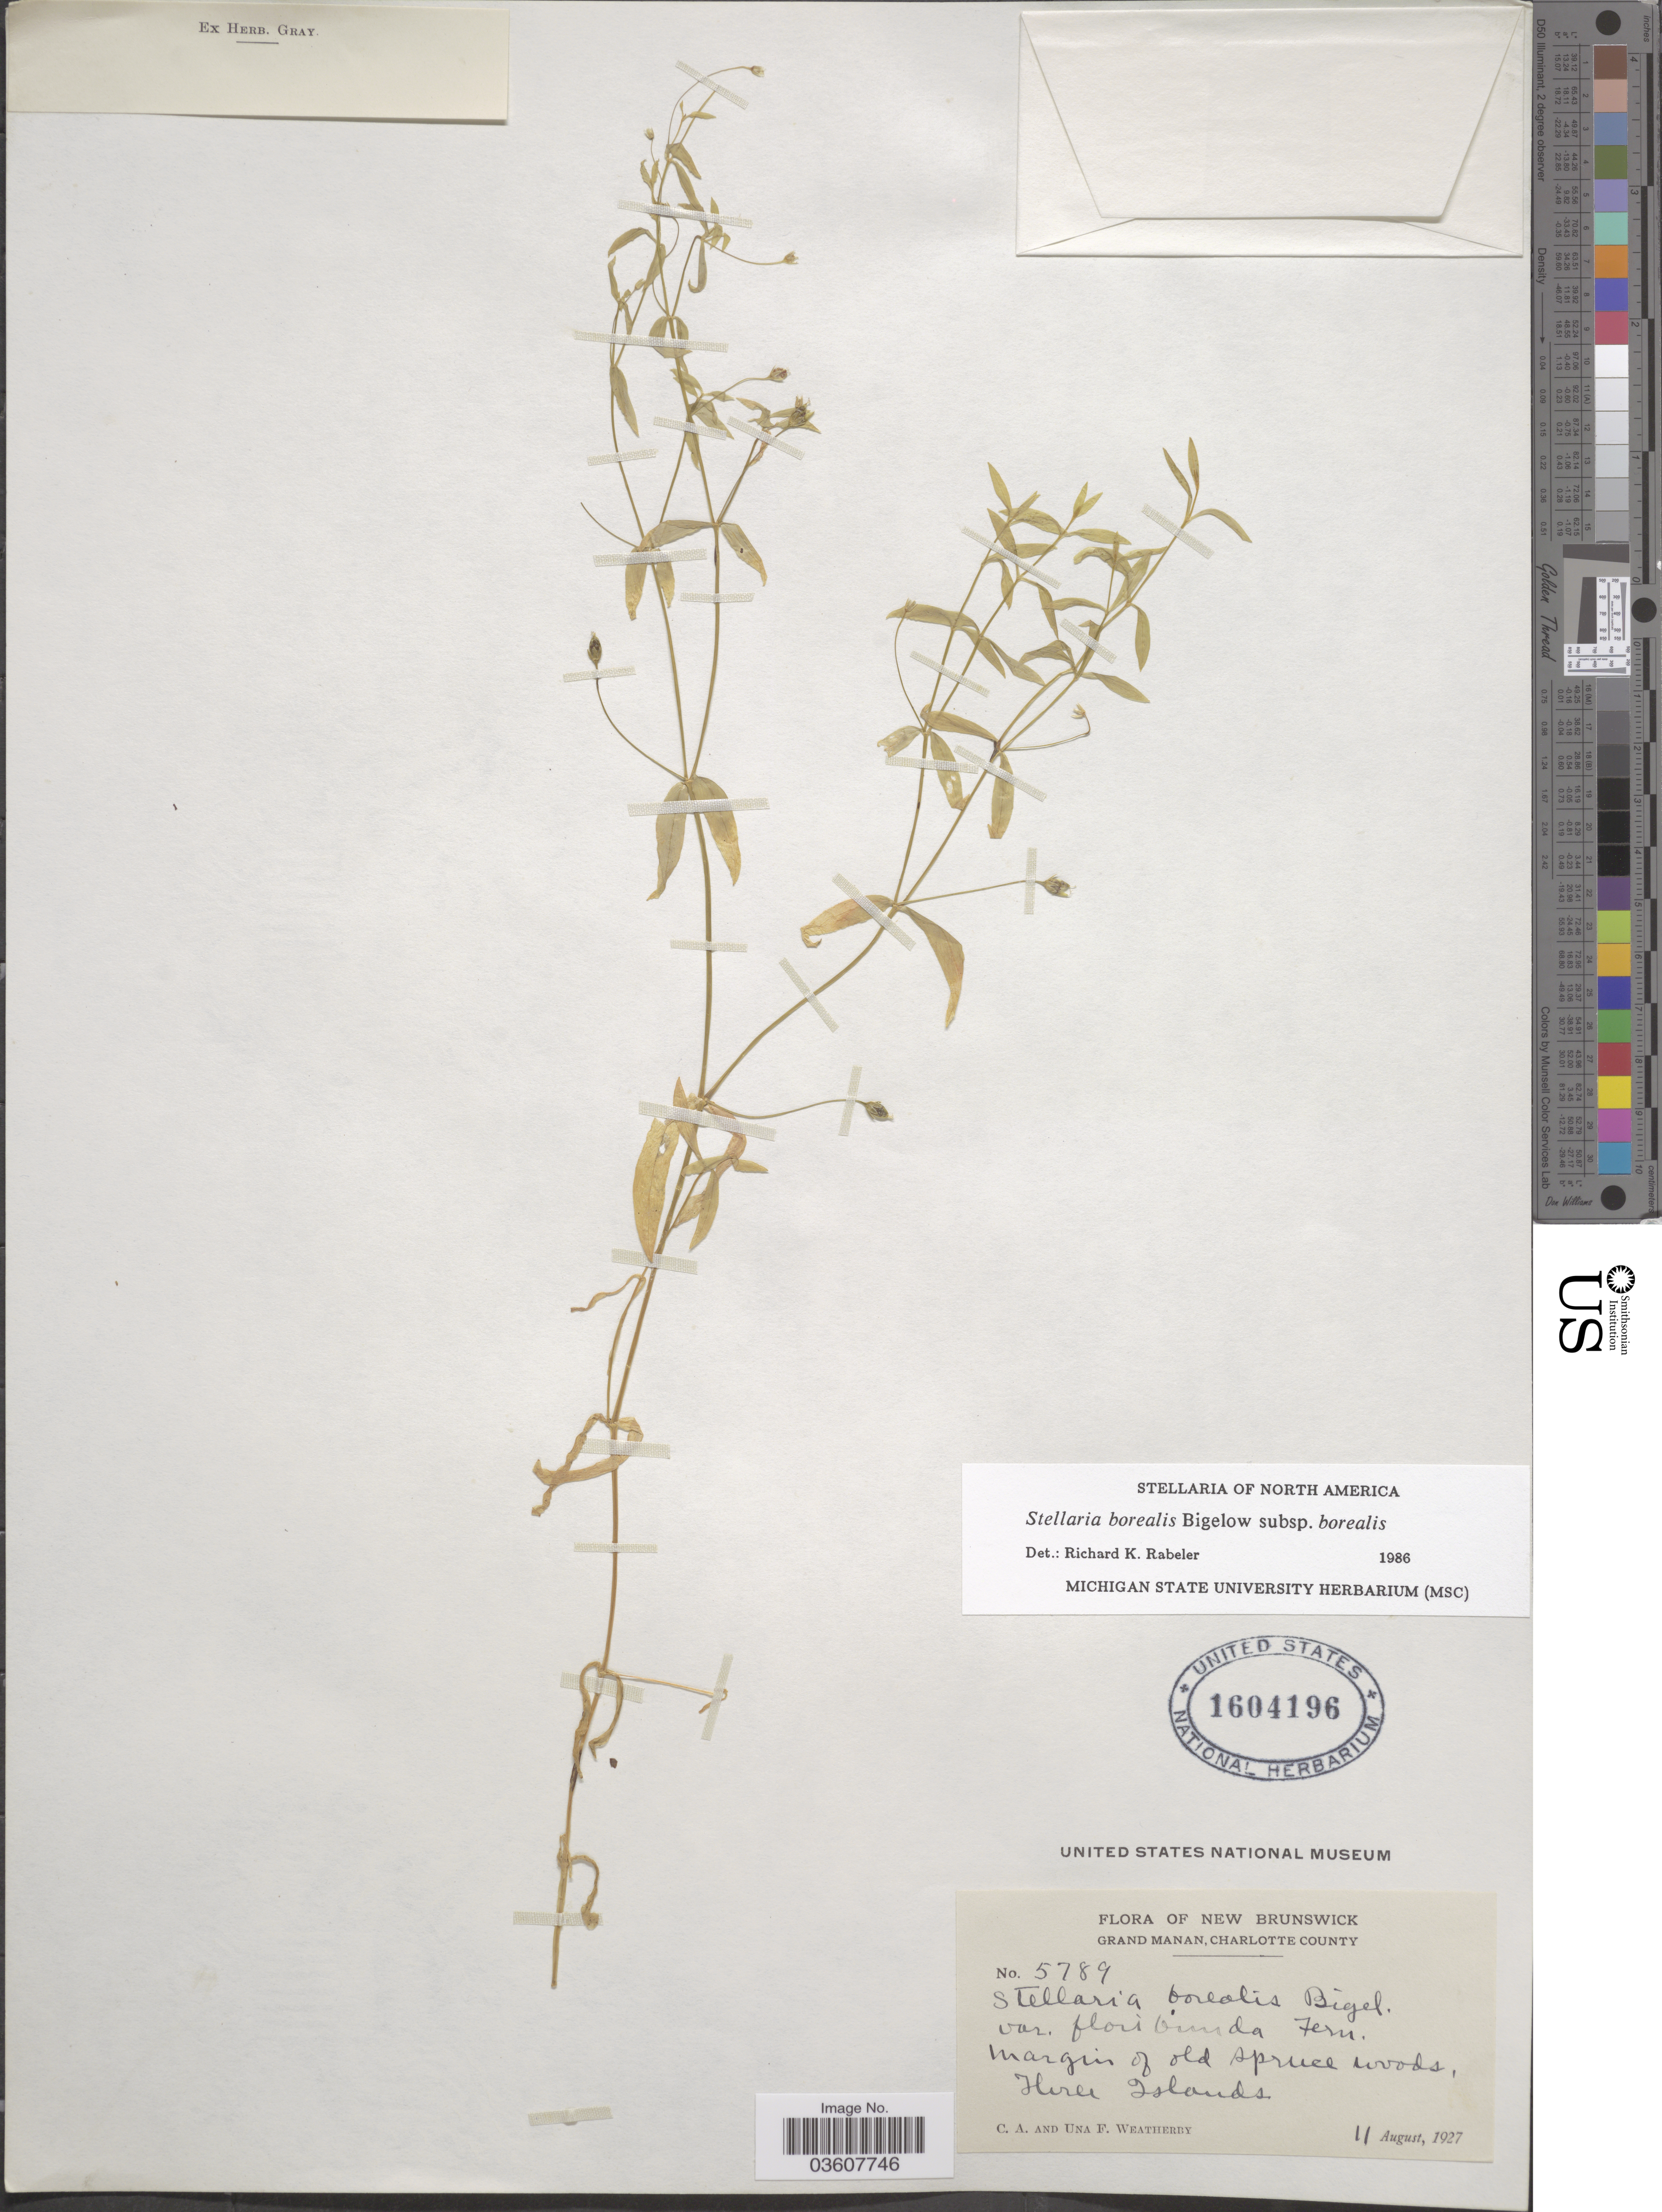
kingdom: Plantae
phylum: Tracheophyta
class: Magnoliopsida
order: Caryophyllales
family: Caryophyllaceae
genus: Stellaria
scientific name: Stellaria borealis subsp. borealis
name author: Bigelow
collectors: C. A. Weatherby & U. Weatherby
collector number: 5789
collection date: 1927-08-11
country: Canada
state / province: New Brunswick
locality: Grand Manan, Charlotte County. Margin of old spruce woods, Three Islands.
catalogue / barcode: US 1604196